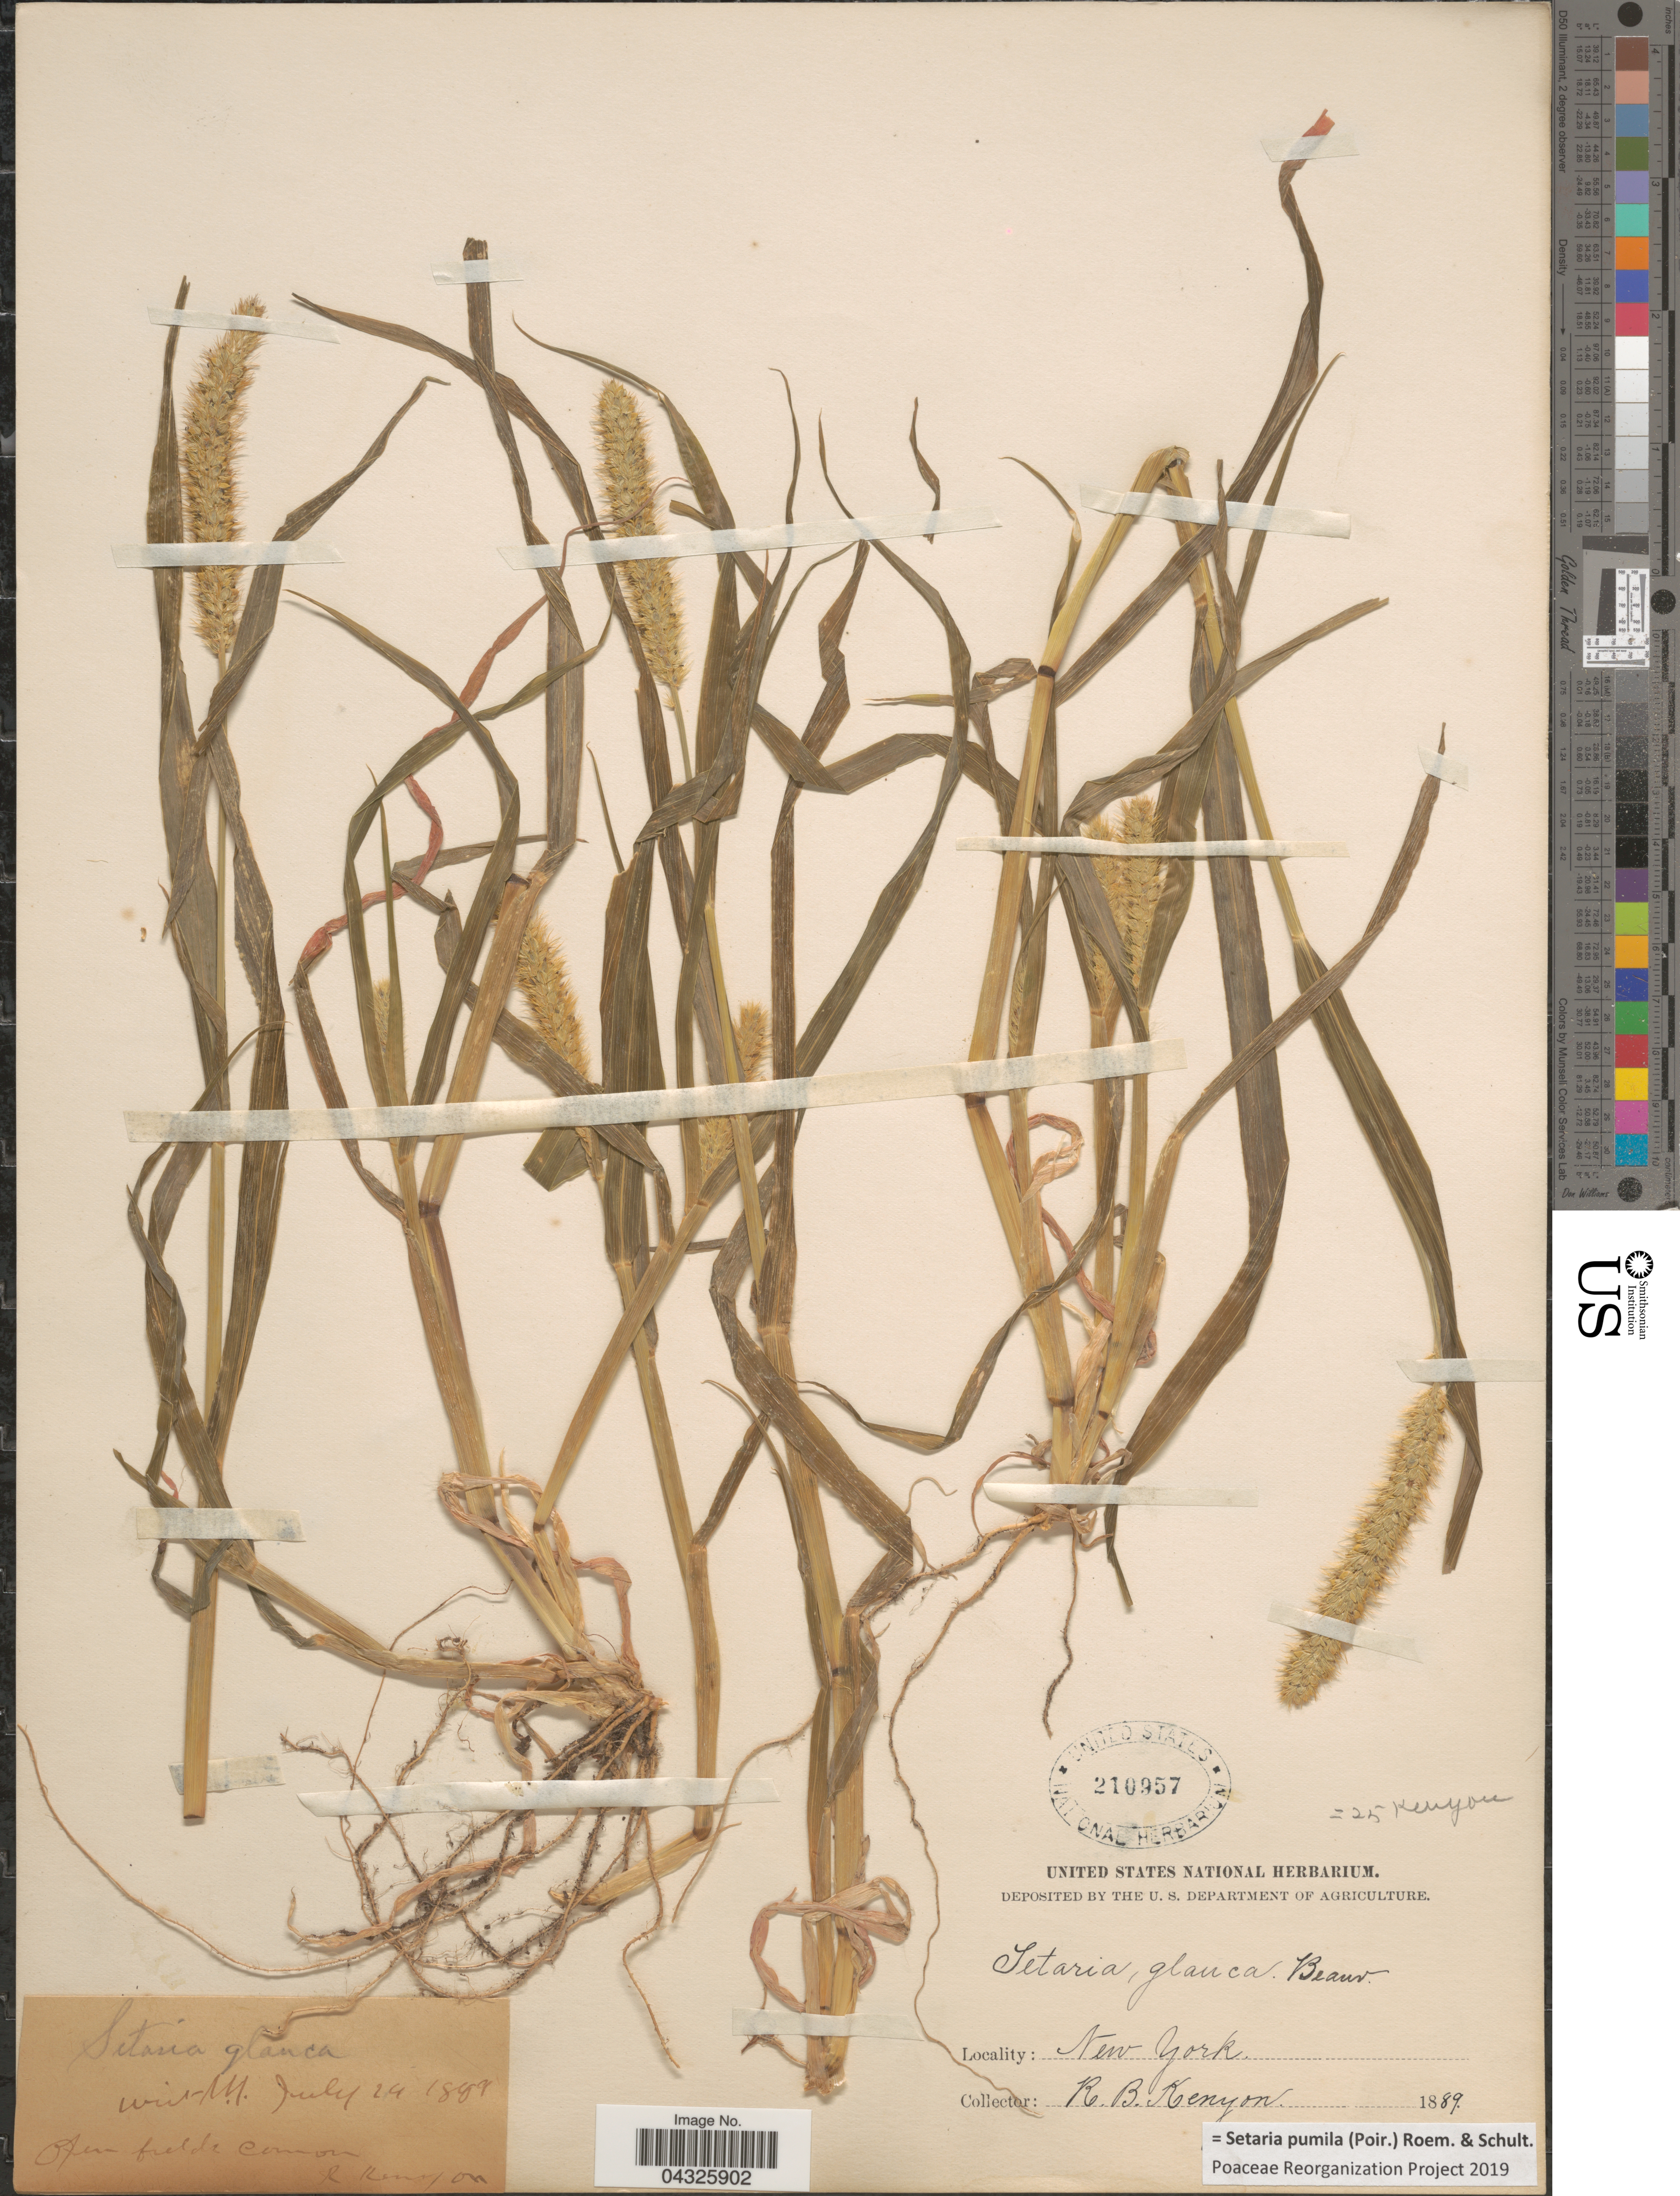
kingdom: Plantae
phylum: Tracheophyta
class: Liliopsida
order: Poales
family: Poaceae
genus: Setaria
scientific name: Setaria pumila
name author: (Poir.) Roem. & Schult.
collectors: R. Kenyon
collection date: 1889-07-24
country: United States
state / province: New York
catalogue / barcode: US 210957